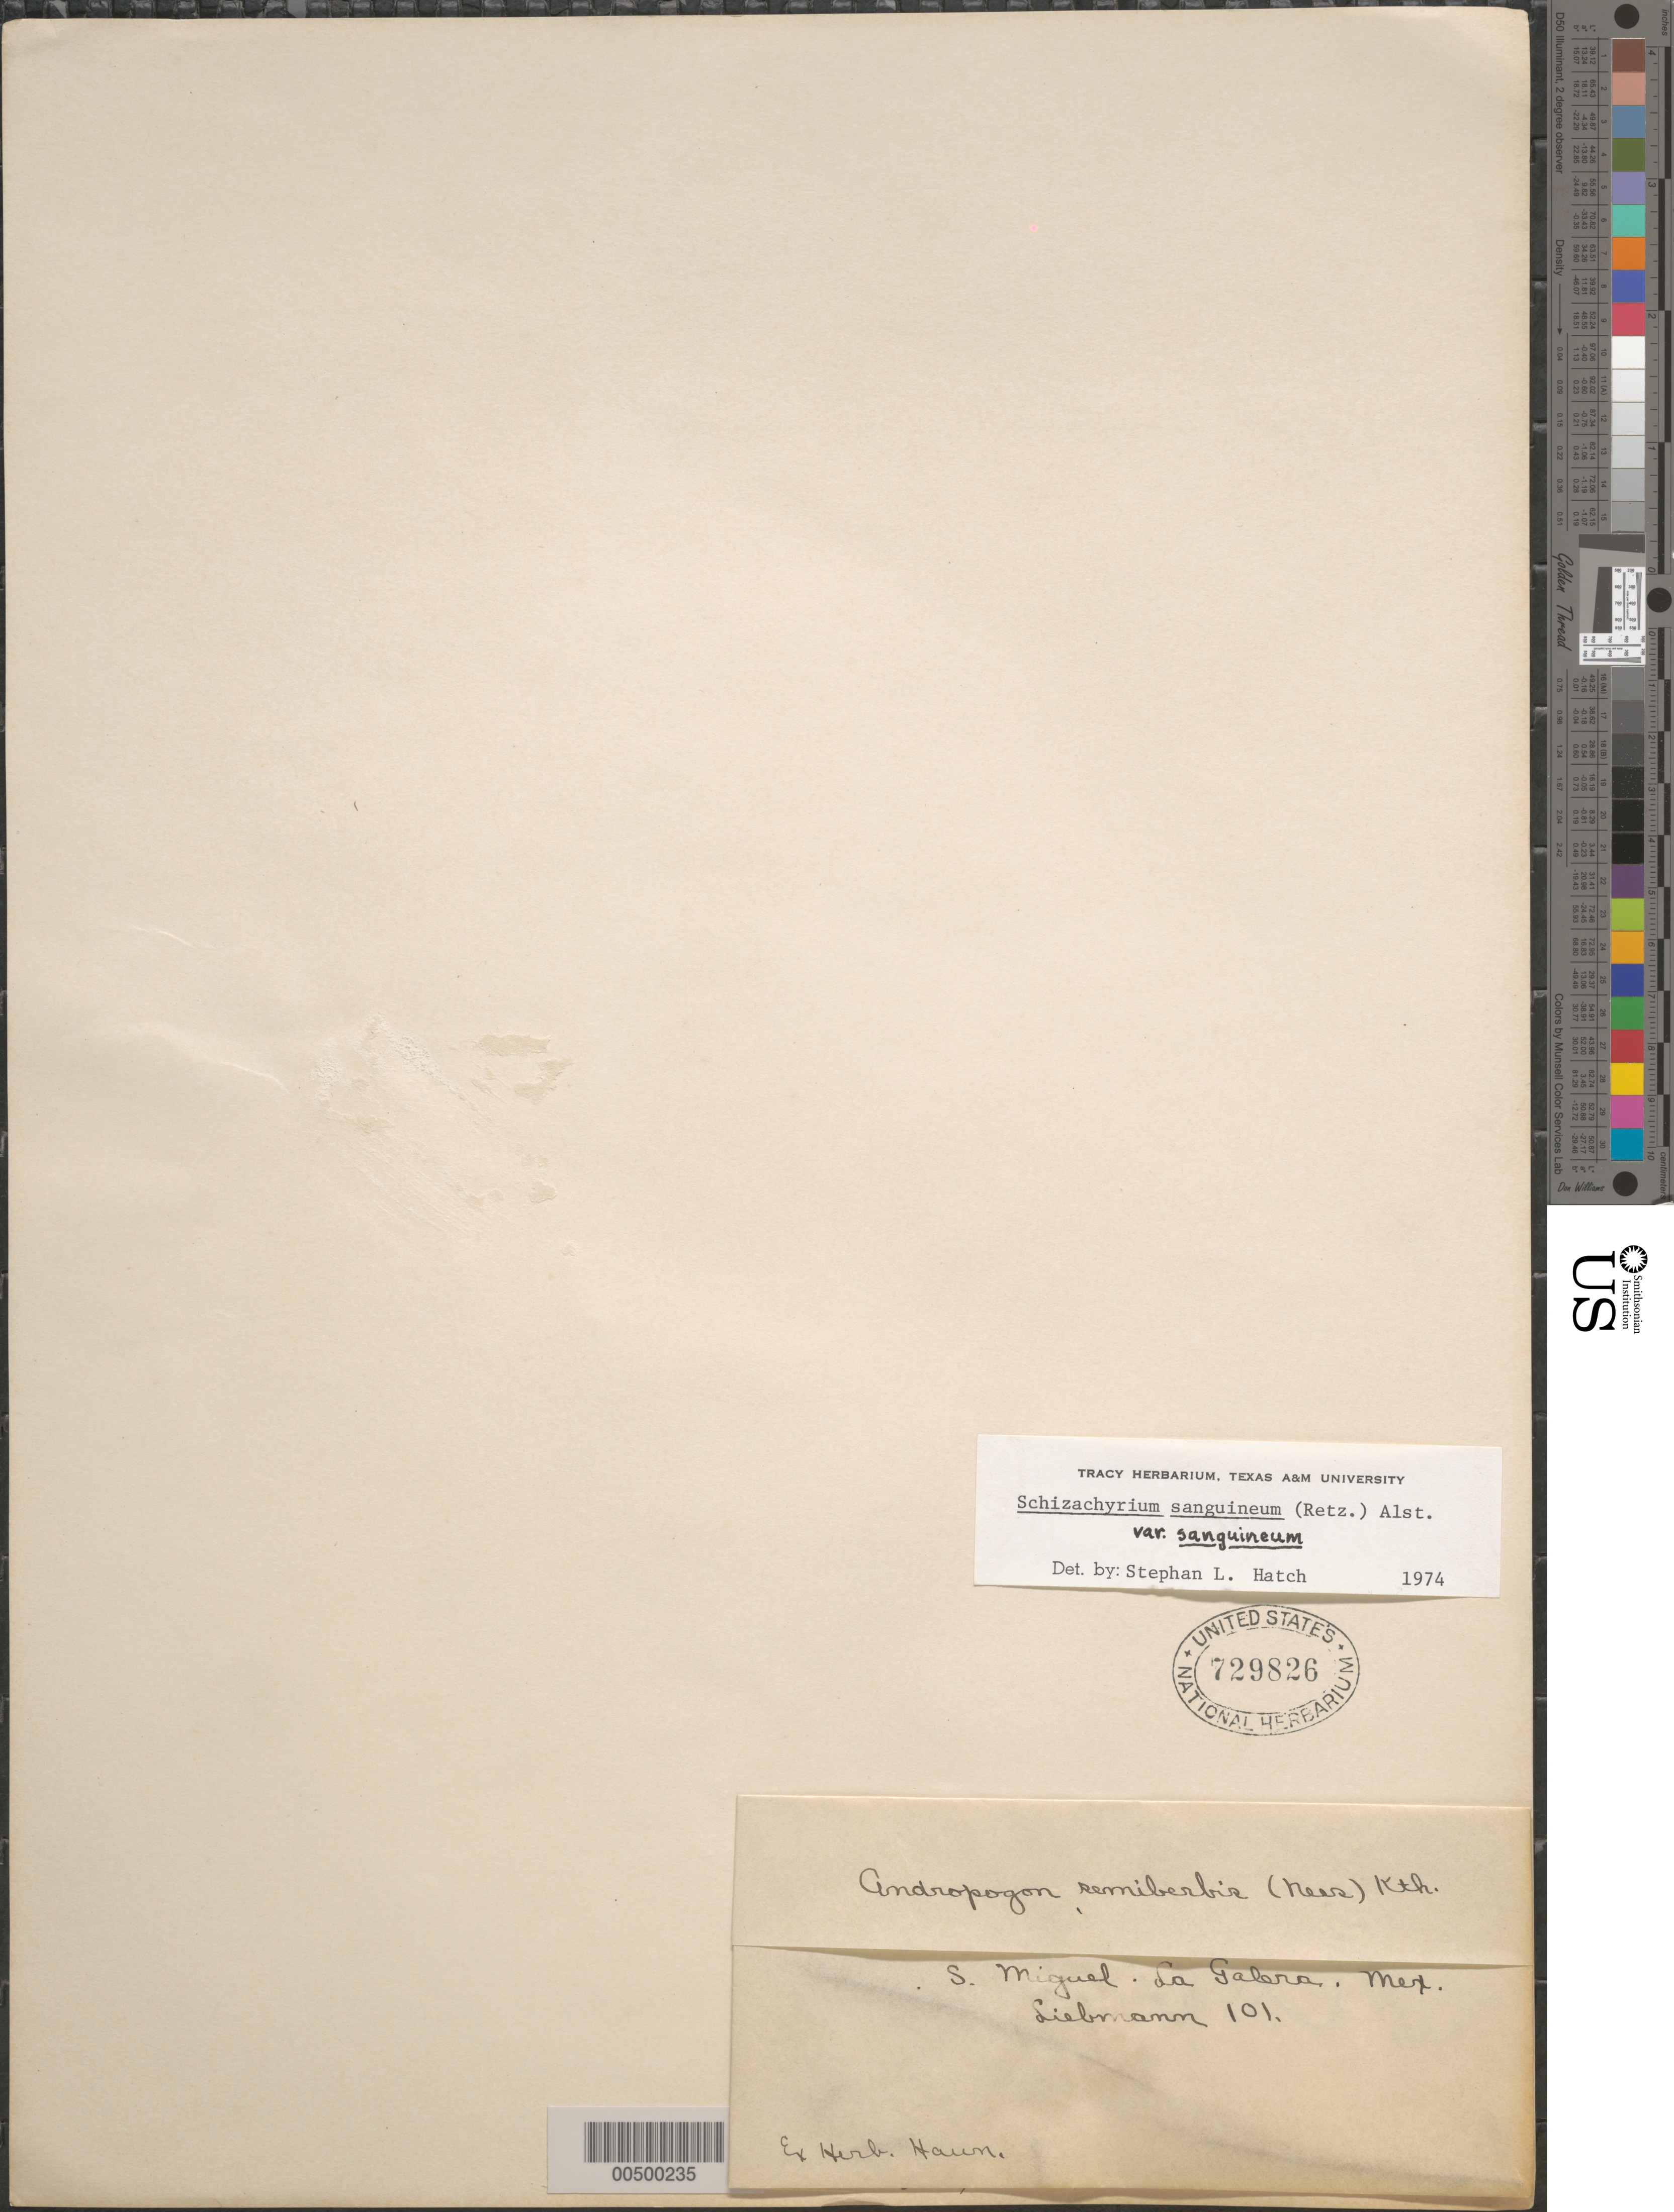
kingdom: Plantae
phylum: Tracheophyta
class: Liliopsida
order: Poales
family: Poaceae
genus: Schizachyrium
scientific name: Schizachyrium sanguineum var. sanguineum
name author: (Retz.) Alston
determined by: Hatch, S. L.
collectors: F. M. Liebmann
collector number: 101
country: Mexico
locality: San Miguel, La Galera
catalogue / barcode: US 729826